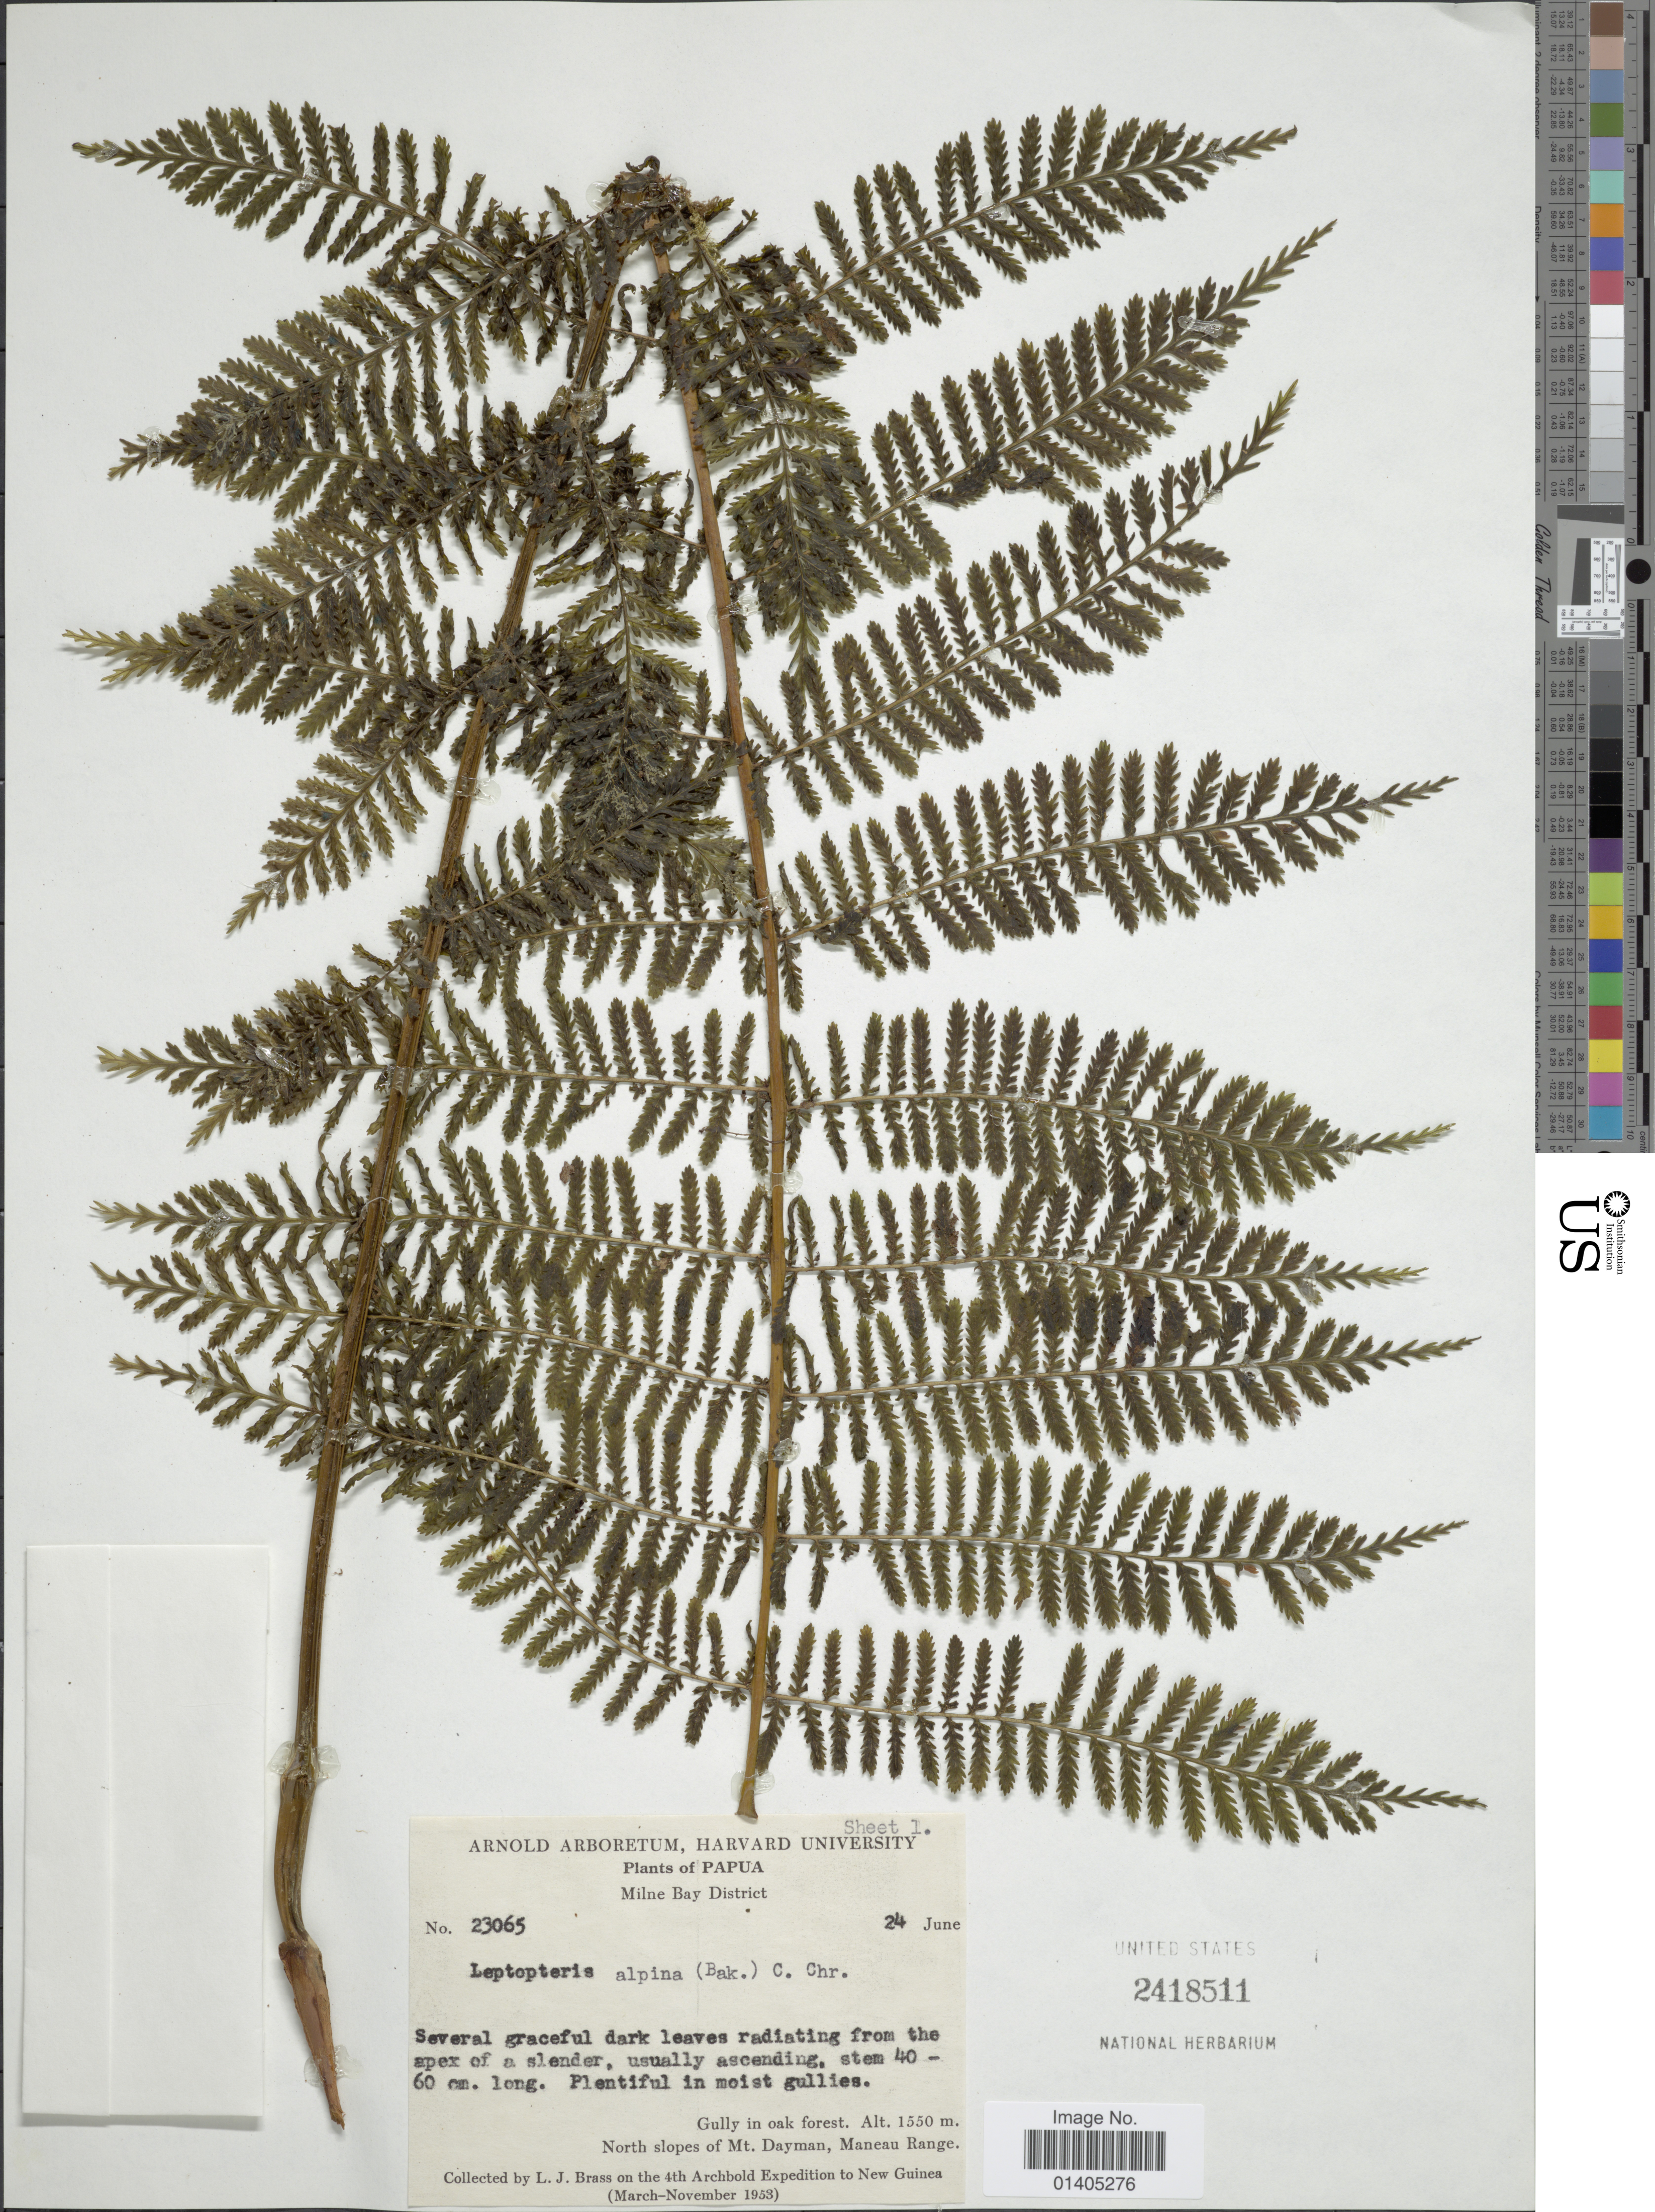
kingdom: Plantae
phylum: Tracheophyta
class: Polypodiopsida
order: Osmundales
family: Osmundaceae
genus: Leptopteris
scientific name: Leptopteris alpina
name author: (Baker) C. Chr.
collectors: L. J. Brass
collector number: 23065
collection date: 1953-06-24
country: Papua New Guinea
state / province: Milne Bay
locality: Milne Bay District, North slopes of Mt Dayman, Maneau Range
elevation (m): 1550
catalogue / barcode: US 2418511